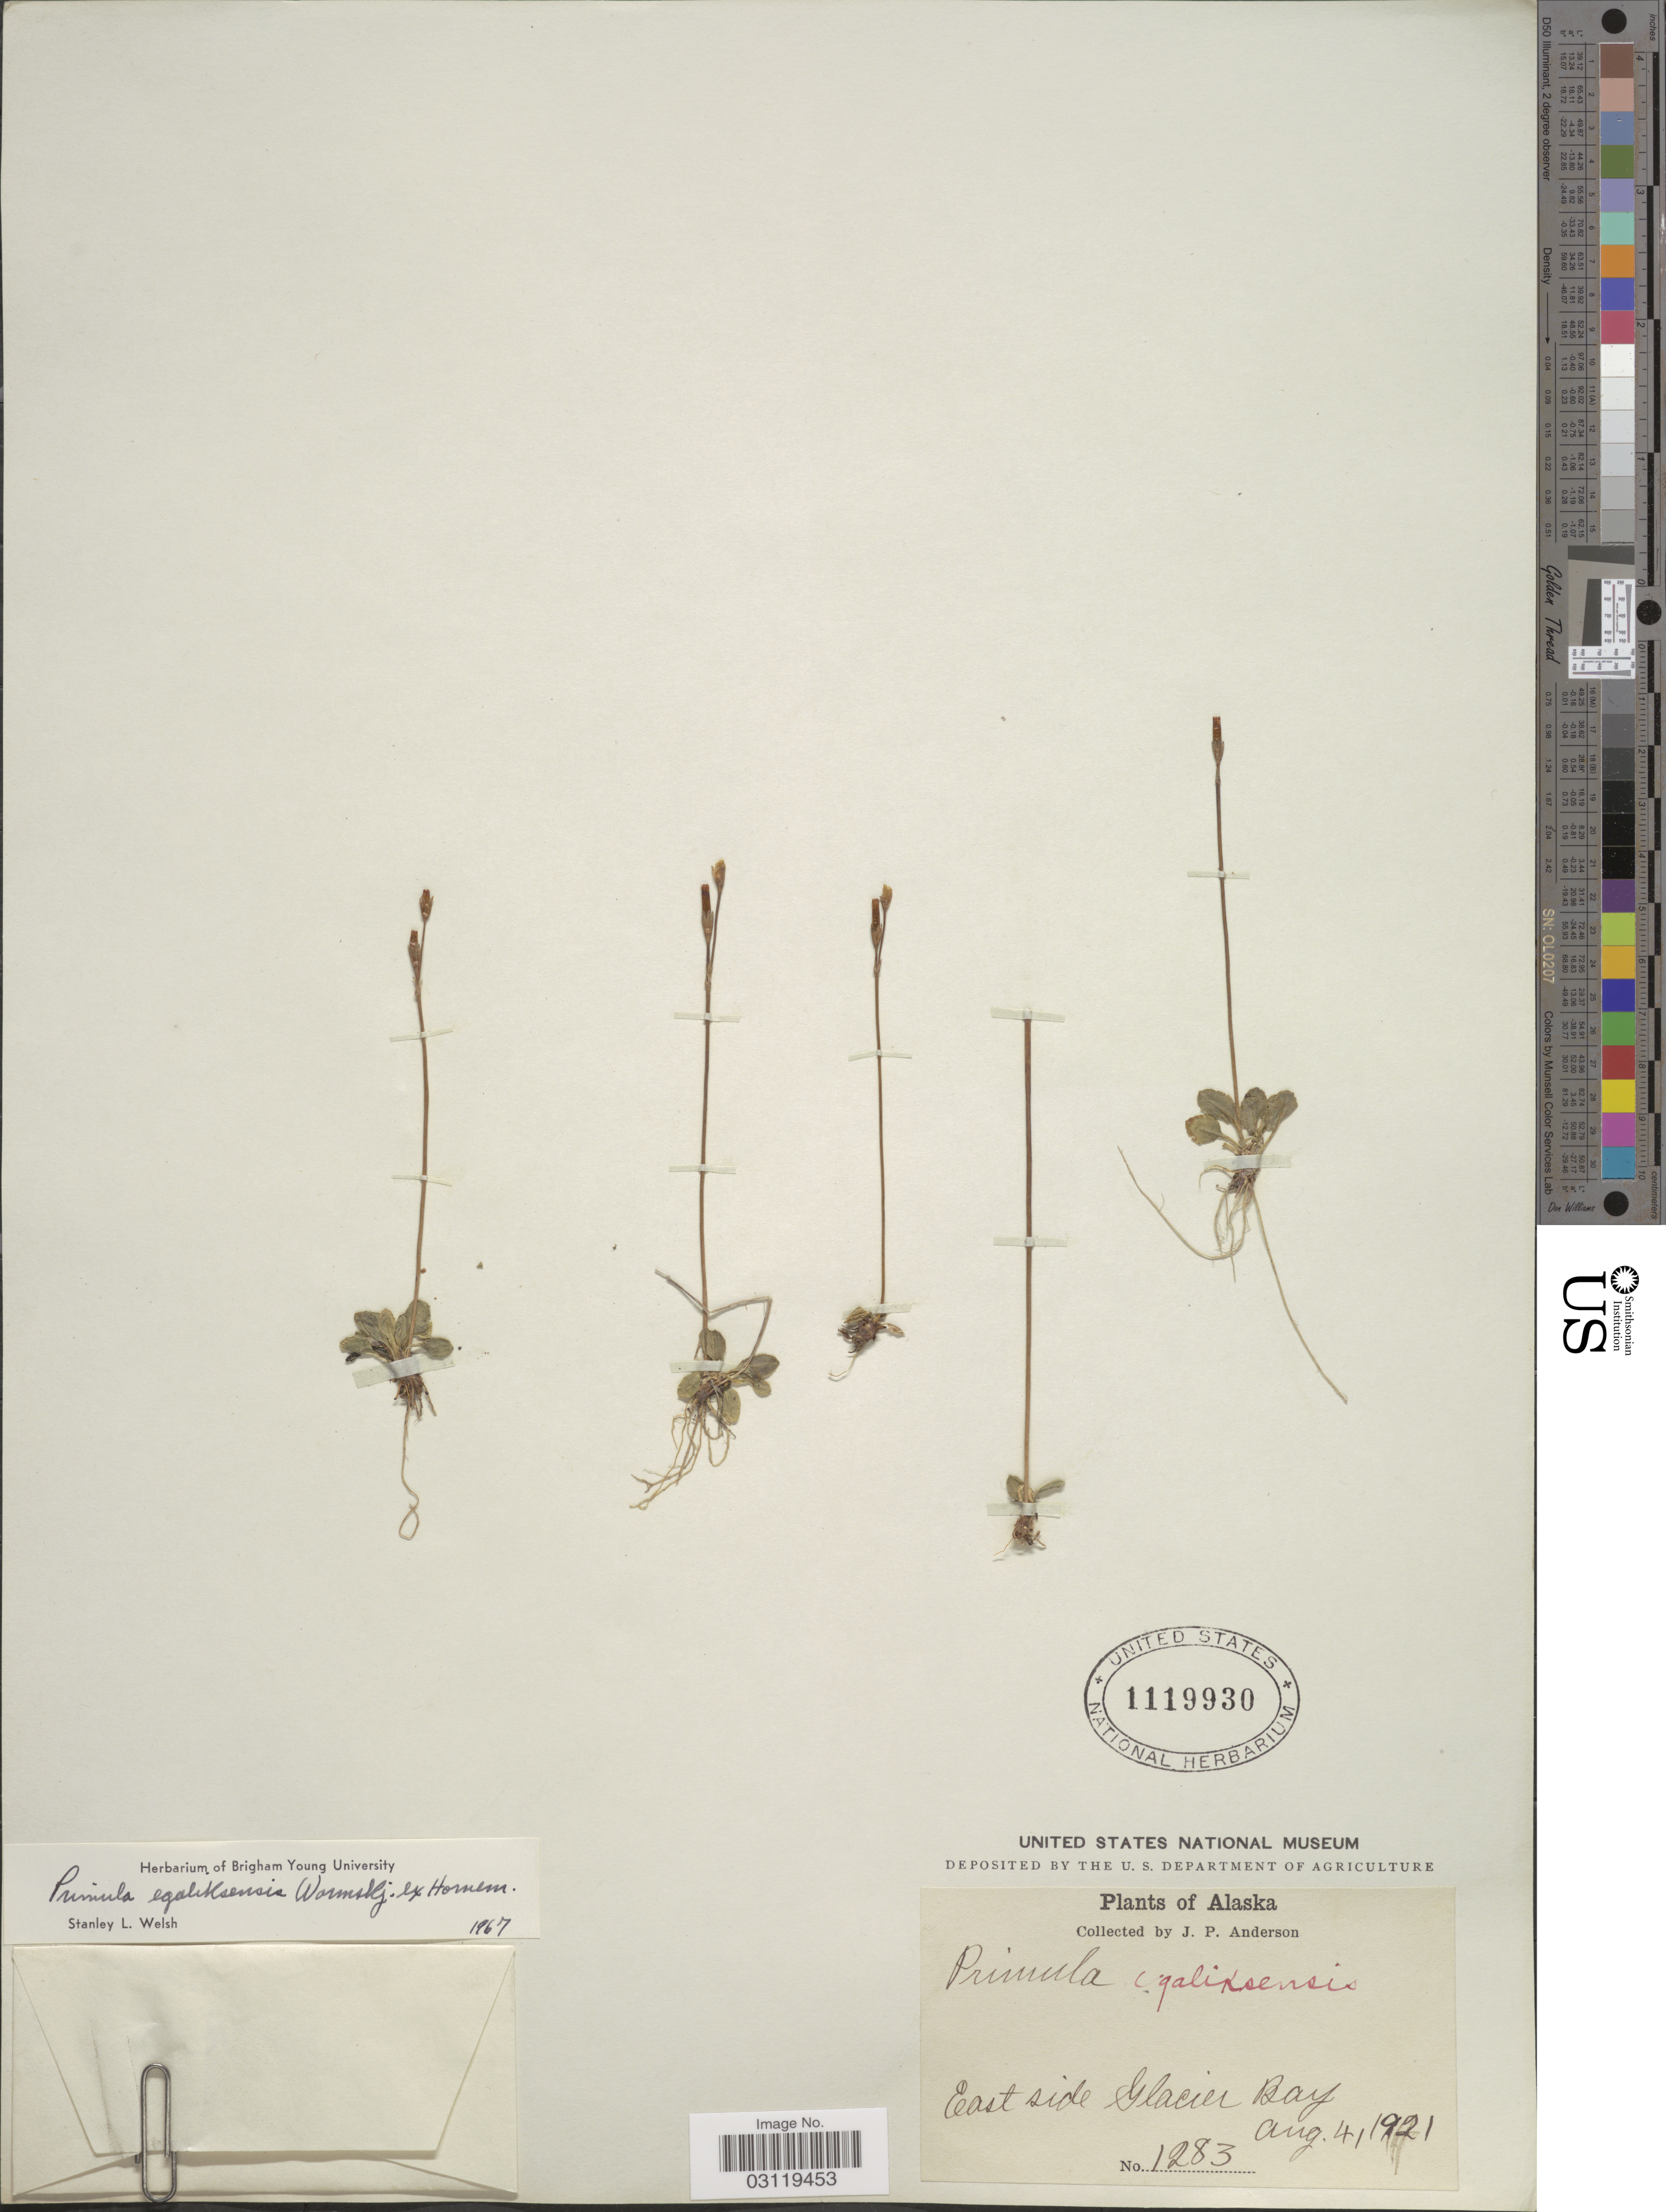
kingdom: Plantae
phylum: Tracheophyta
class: Magnoliopsida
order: Ericales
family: Primulaceae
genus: Primula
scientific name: Primula egaliksensis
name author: Wormsk.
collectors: J. P. Anderson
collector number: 1283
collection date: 1921-08-04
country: United States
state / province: Alaska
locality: East side Glacier Bay.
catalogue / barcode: US 1119930